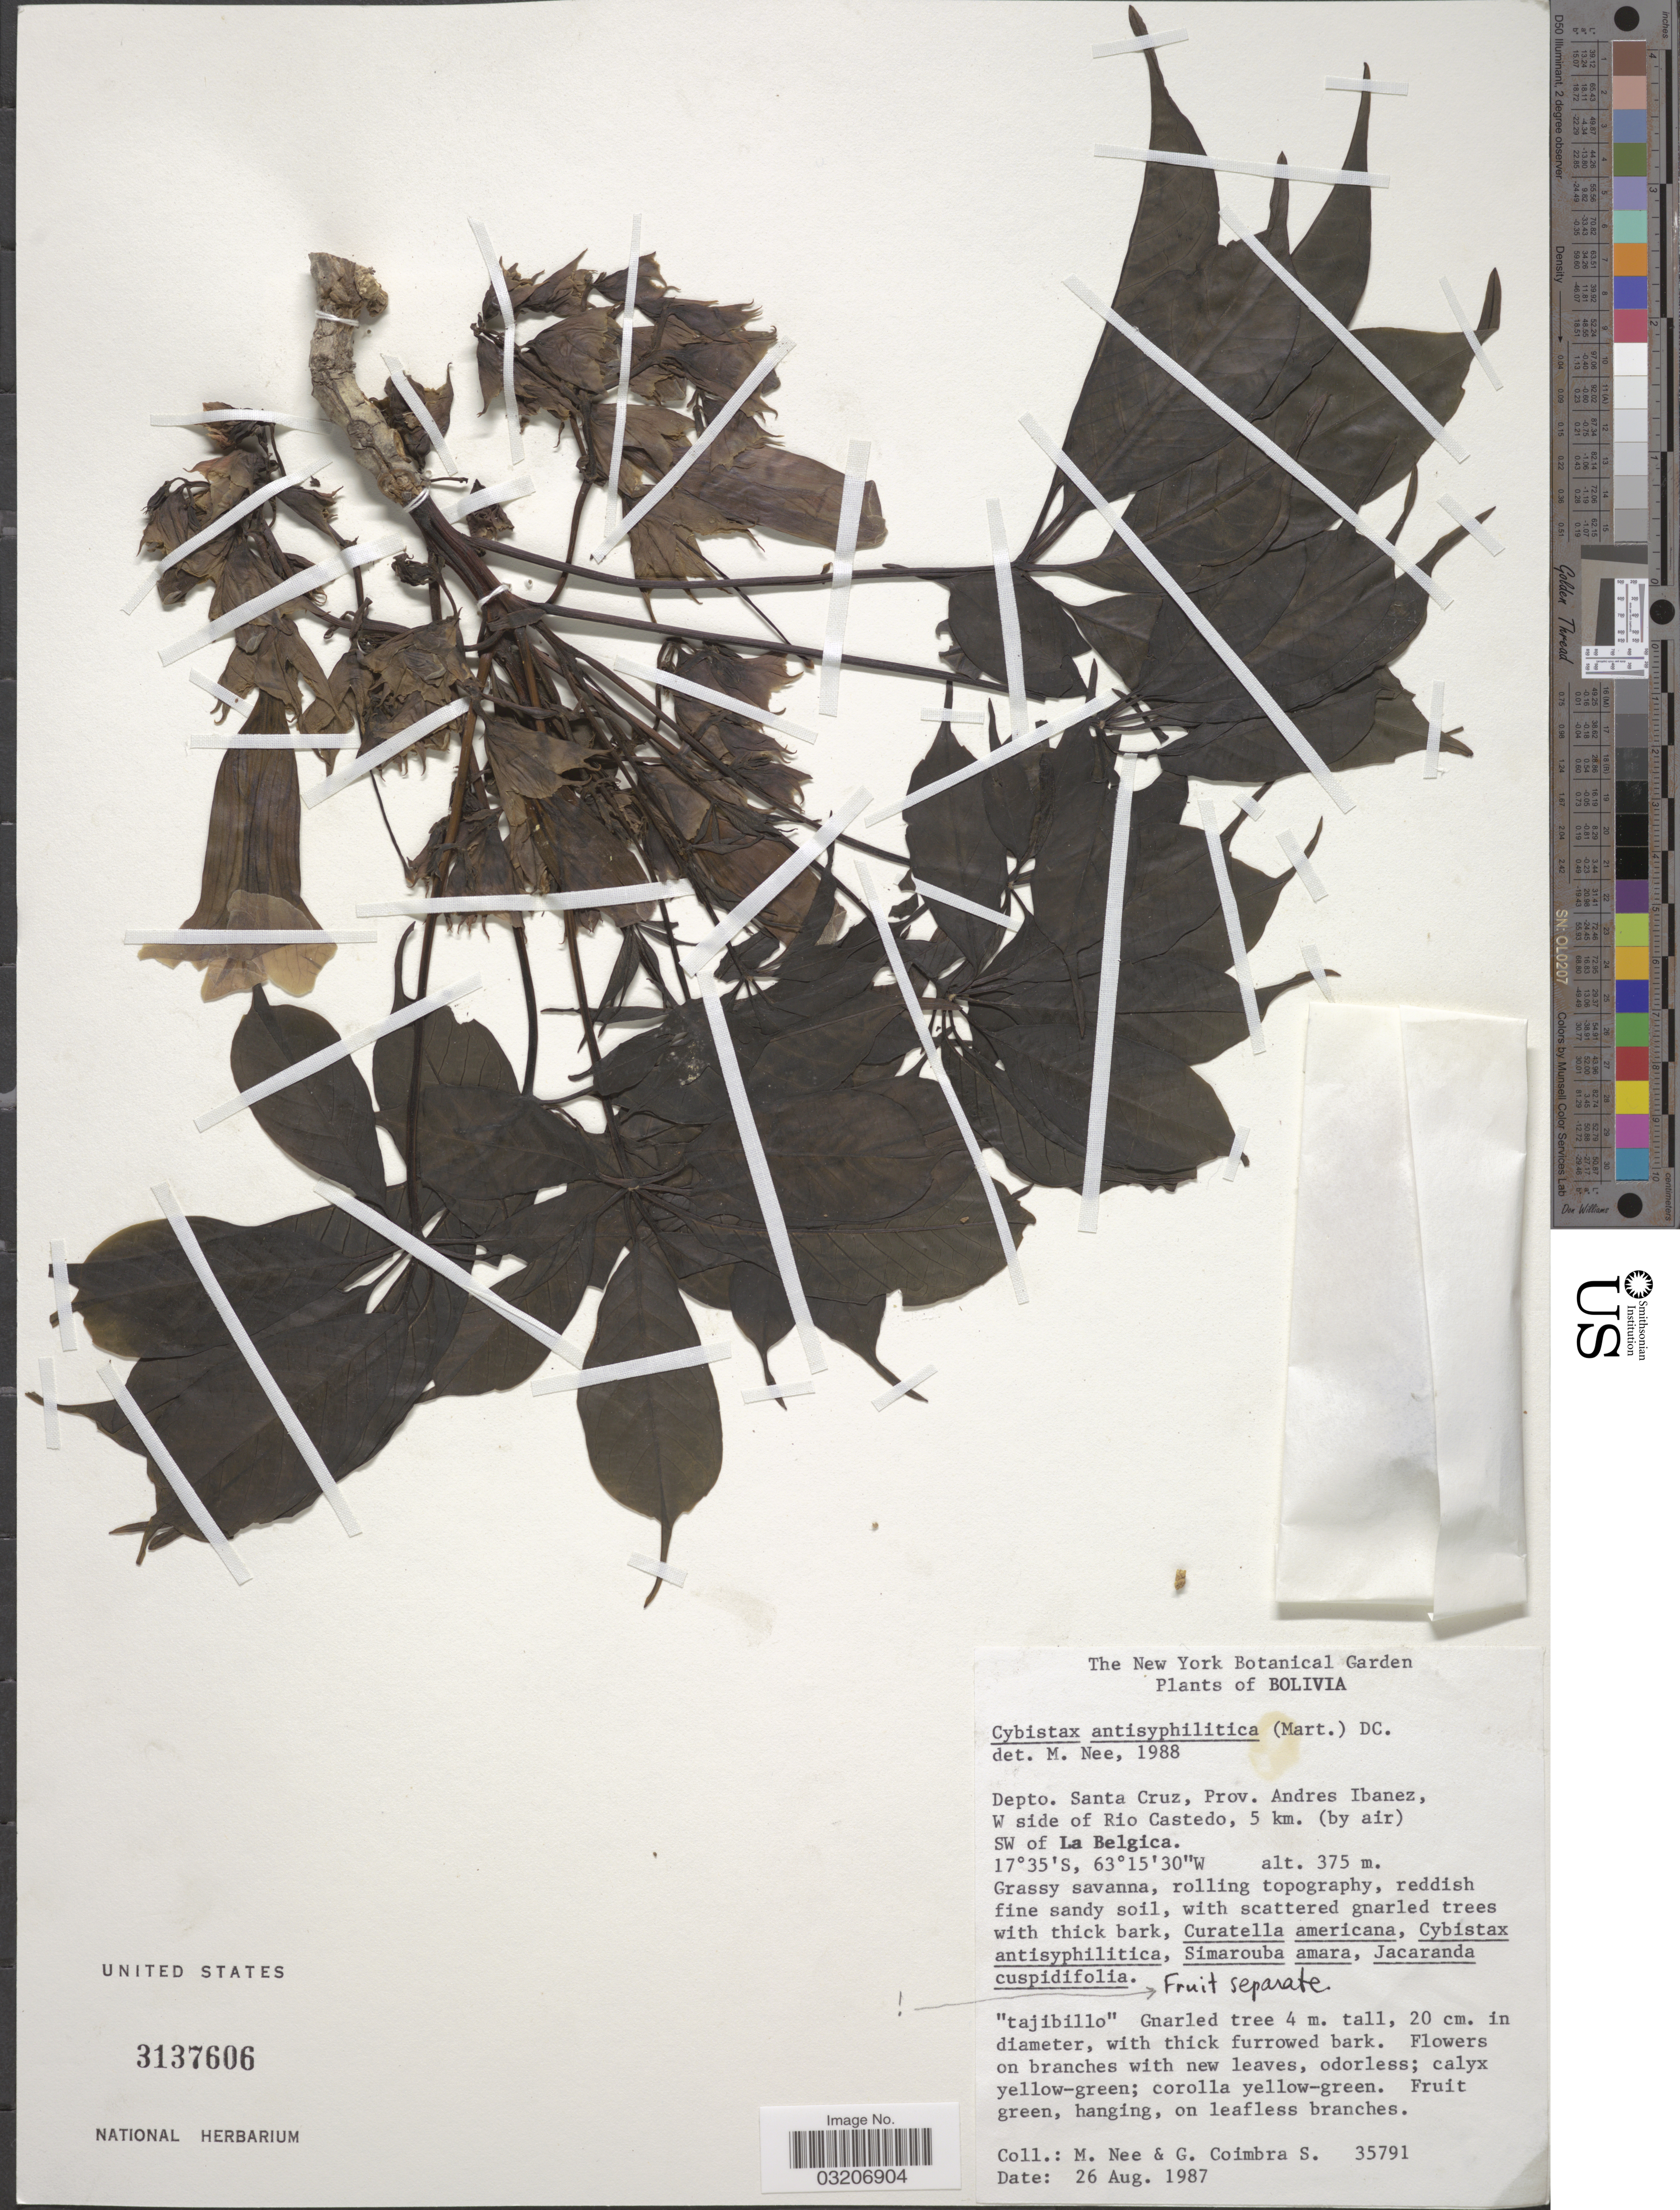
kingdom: Plantae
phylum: Tracheophyta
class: Magnoliopsida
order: Lamiales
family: Bignoniaceae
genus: Cybistax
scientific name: Cybistax antisyphilitica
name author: (Mart.) DC.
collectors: M. Nee & G. Coimbra S.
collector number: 35791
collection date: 1987-08-26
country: Bolivia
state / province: Santa Cruz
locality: Depto. Santa Cruz, Prov. Andres Ibañez, W side of Rio Castedo, 5 km (by air) SW of La Belgica.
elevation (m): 375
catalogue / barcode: US 3137606